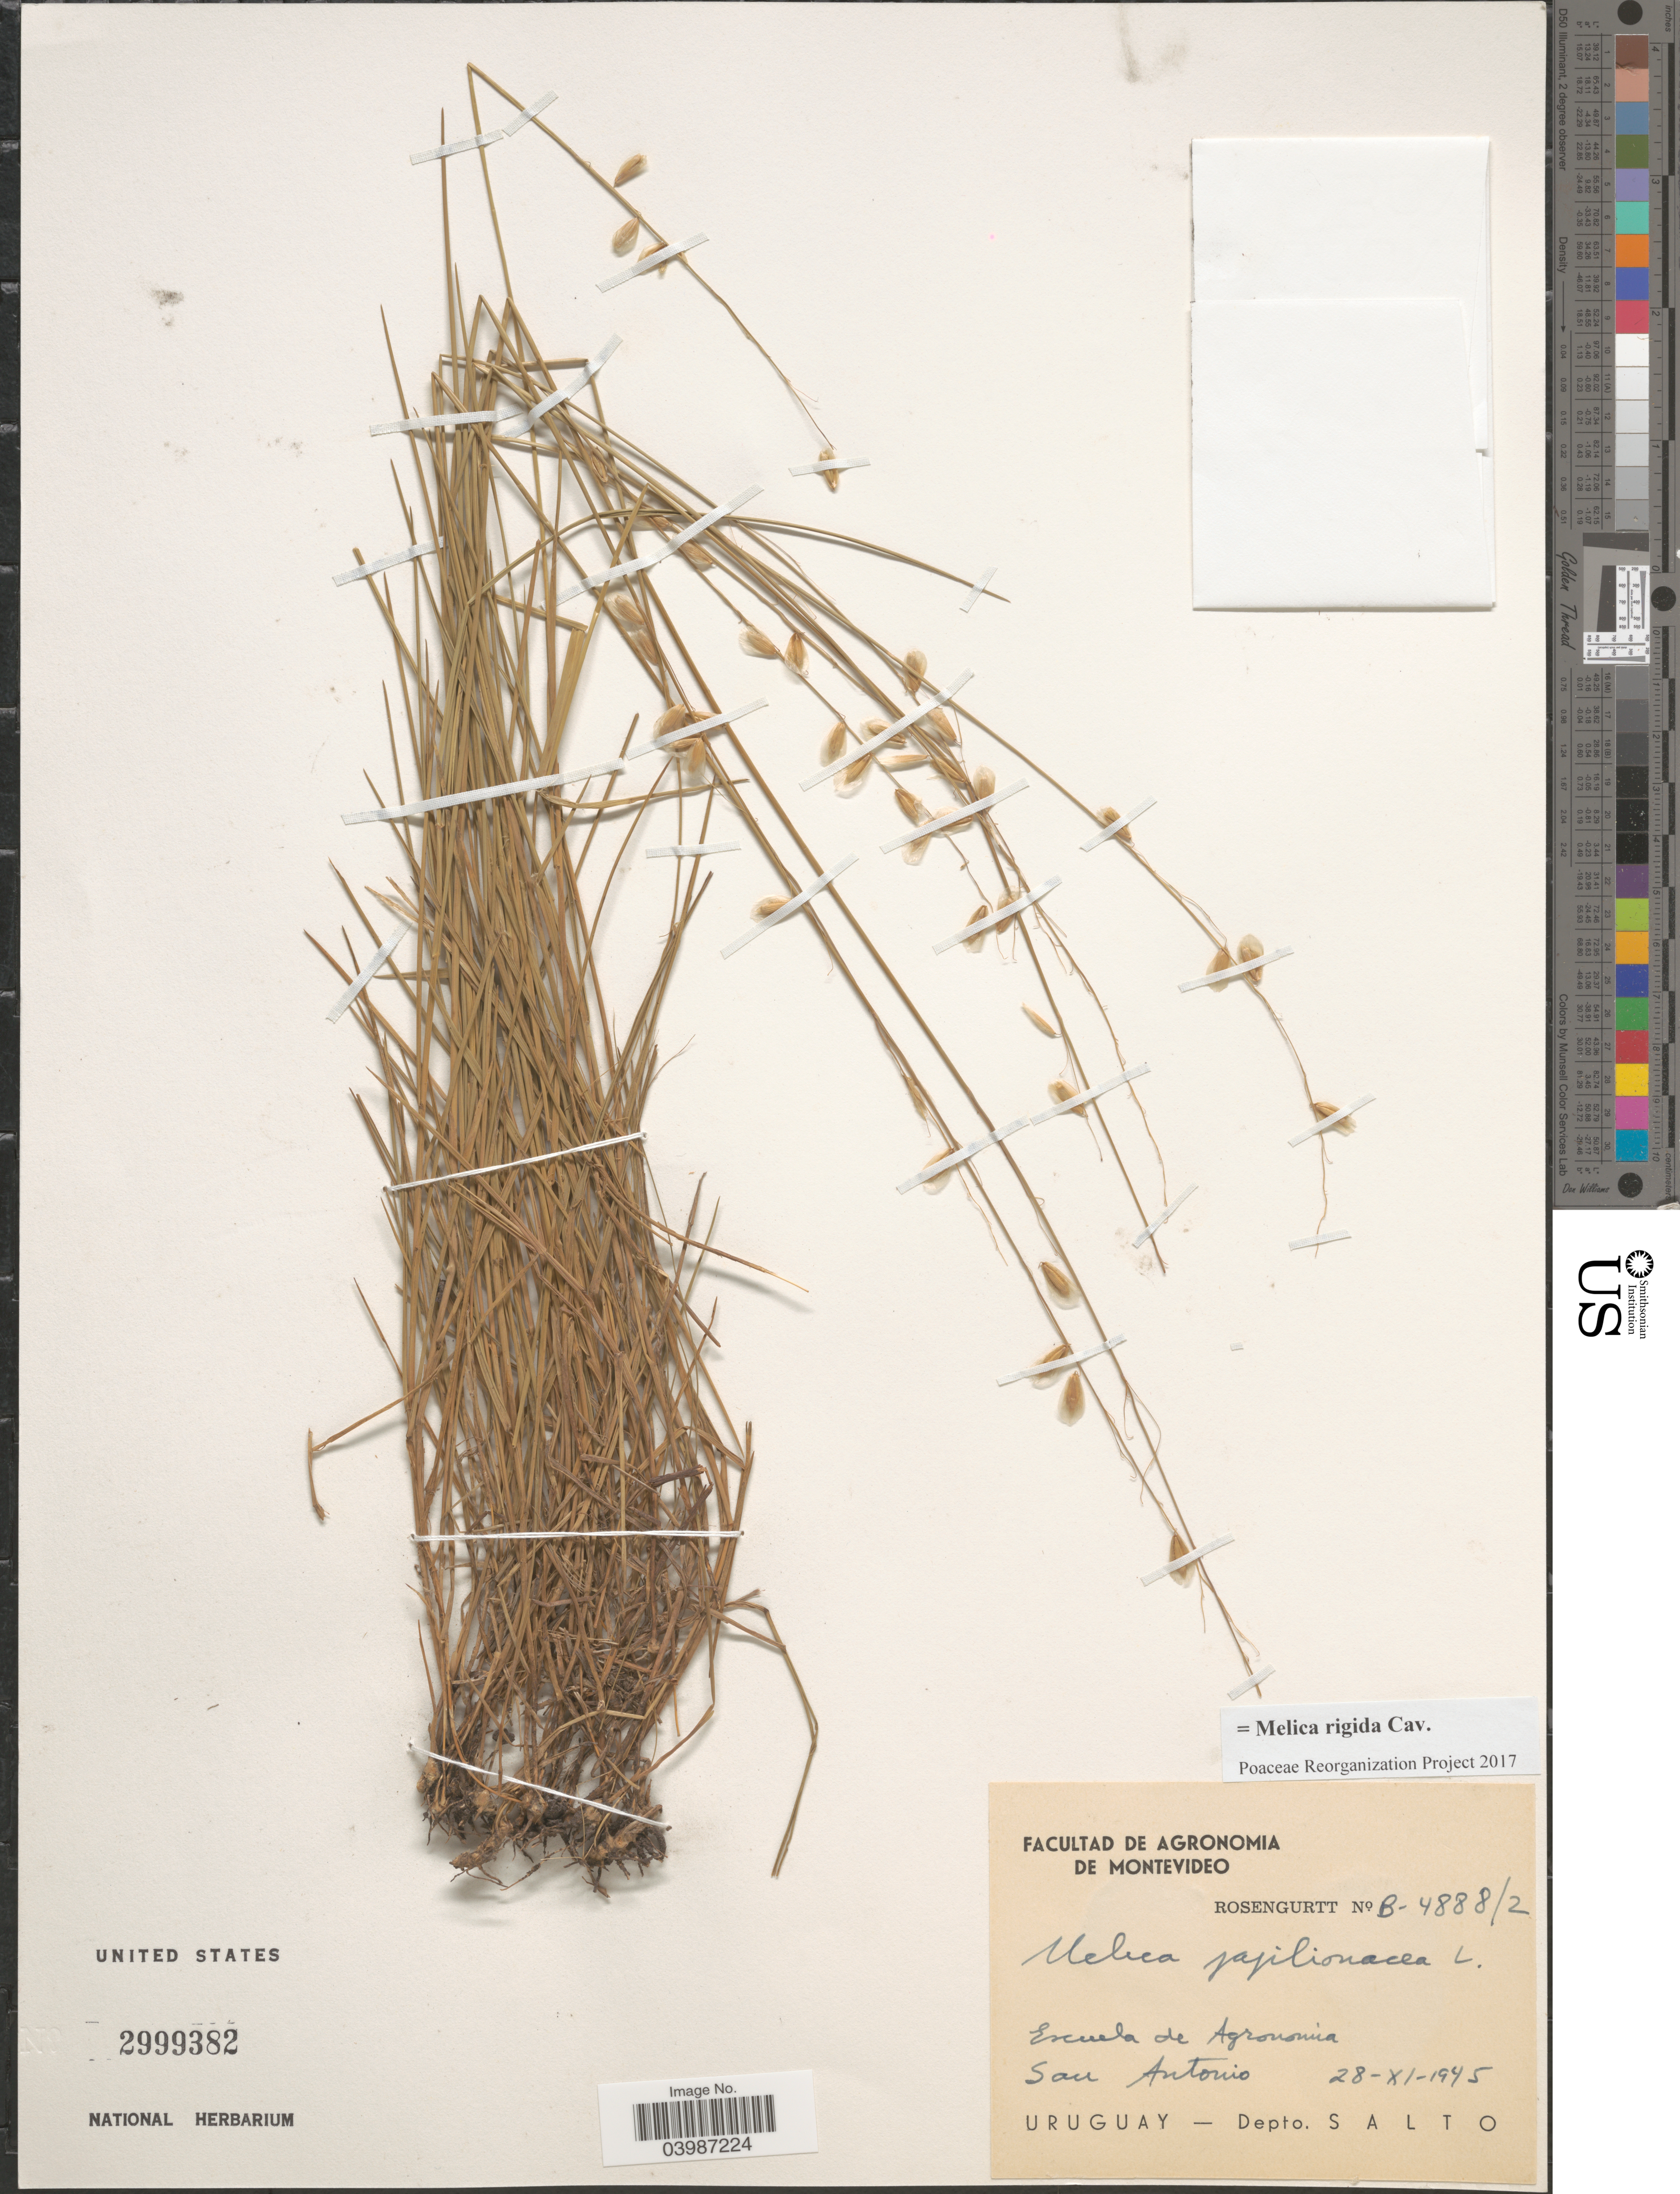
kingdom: Plantae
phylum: Tracheophyta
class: Liliopsida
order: Poales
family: Poaceae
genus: Melica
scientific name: Melica rigida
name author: Cav.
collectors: Rosengurtt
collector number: B-4888/2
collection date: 1945-11-28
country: Uruguay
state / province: Salto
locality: Escuela de Agronomia. San Antonio. Depto. Salto.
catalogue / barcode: US 2999382